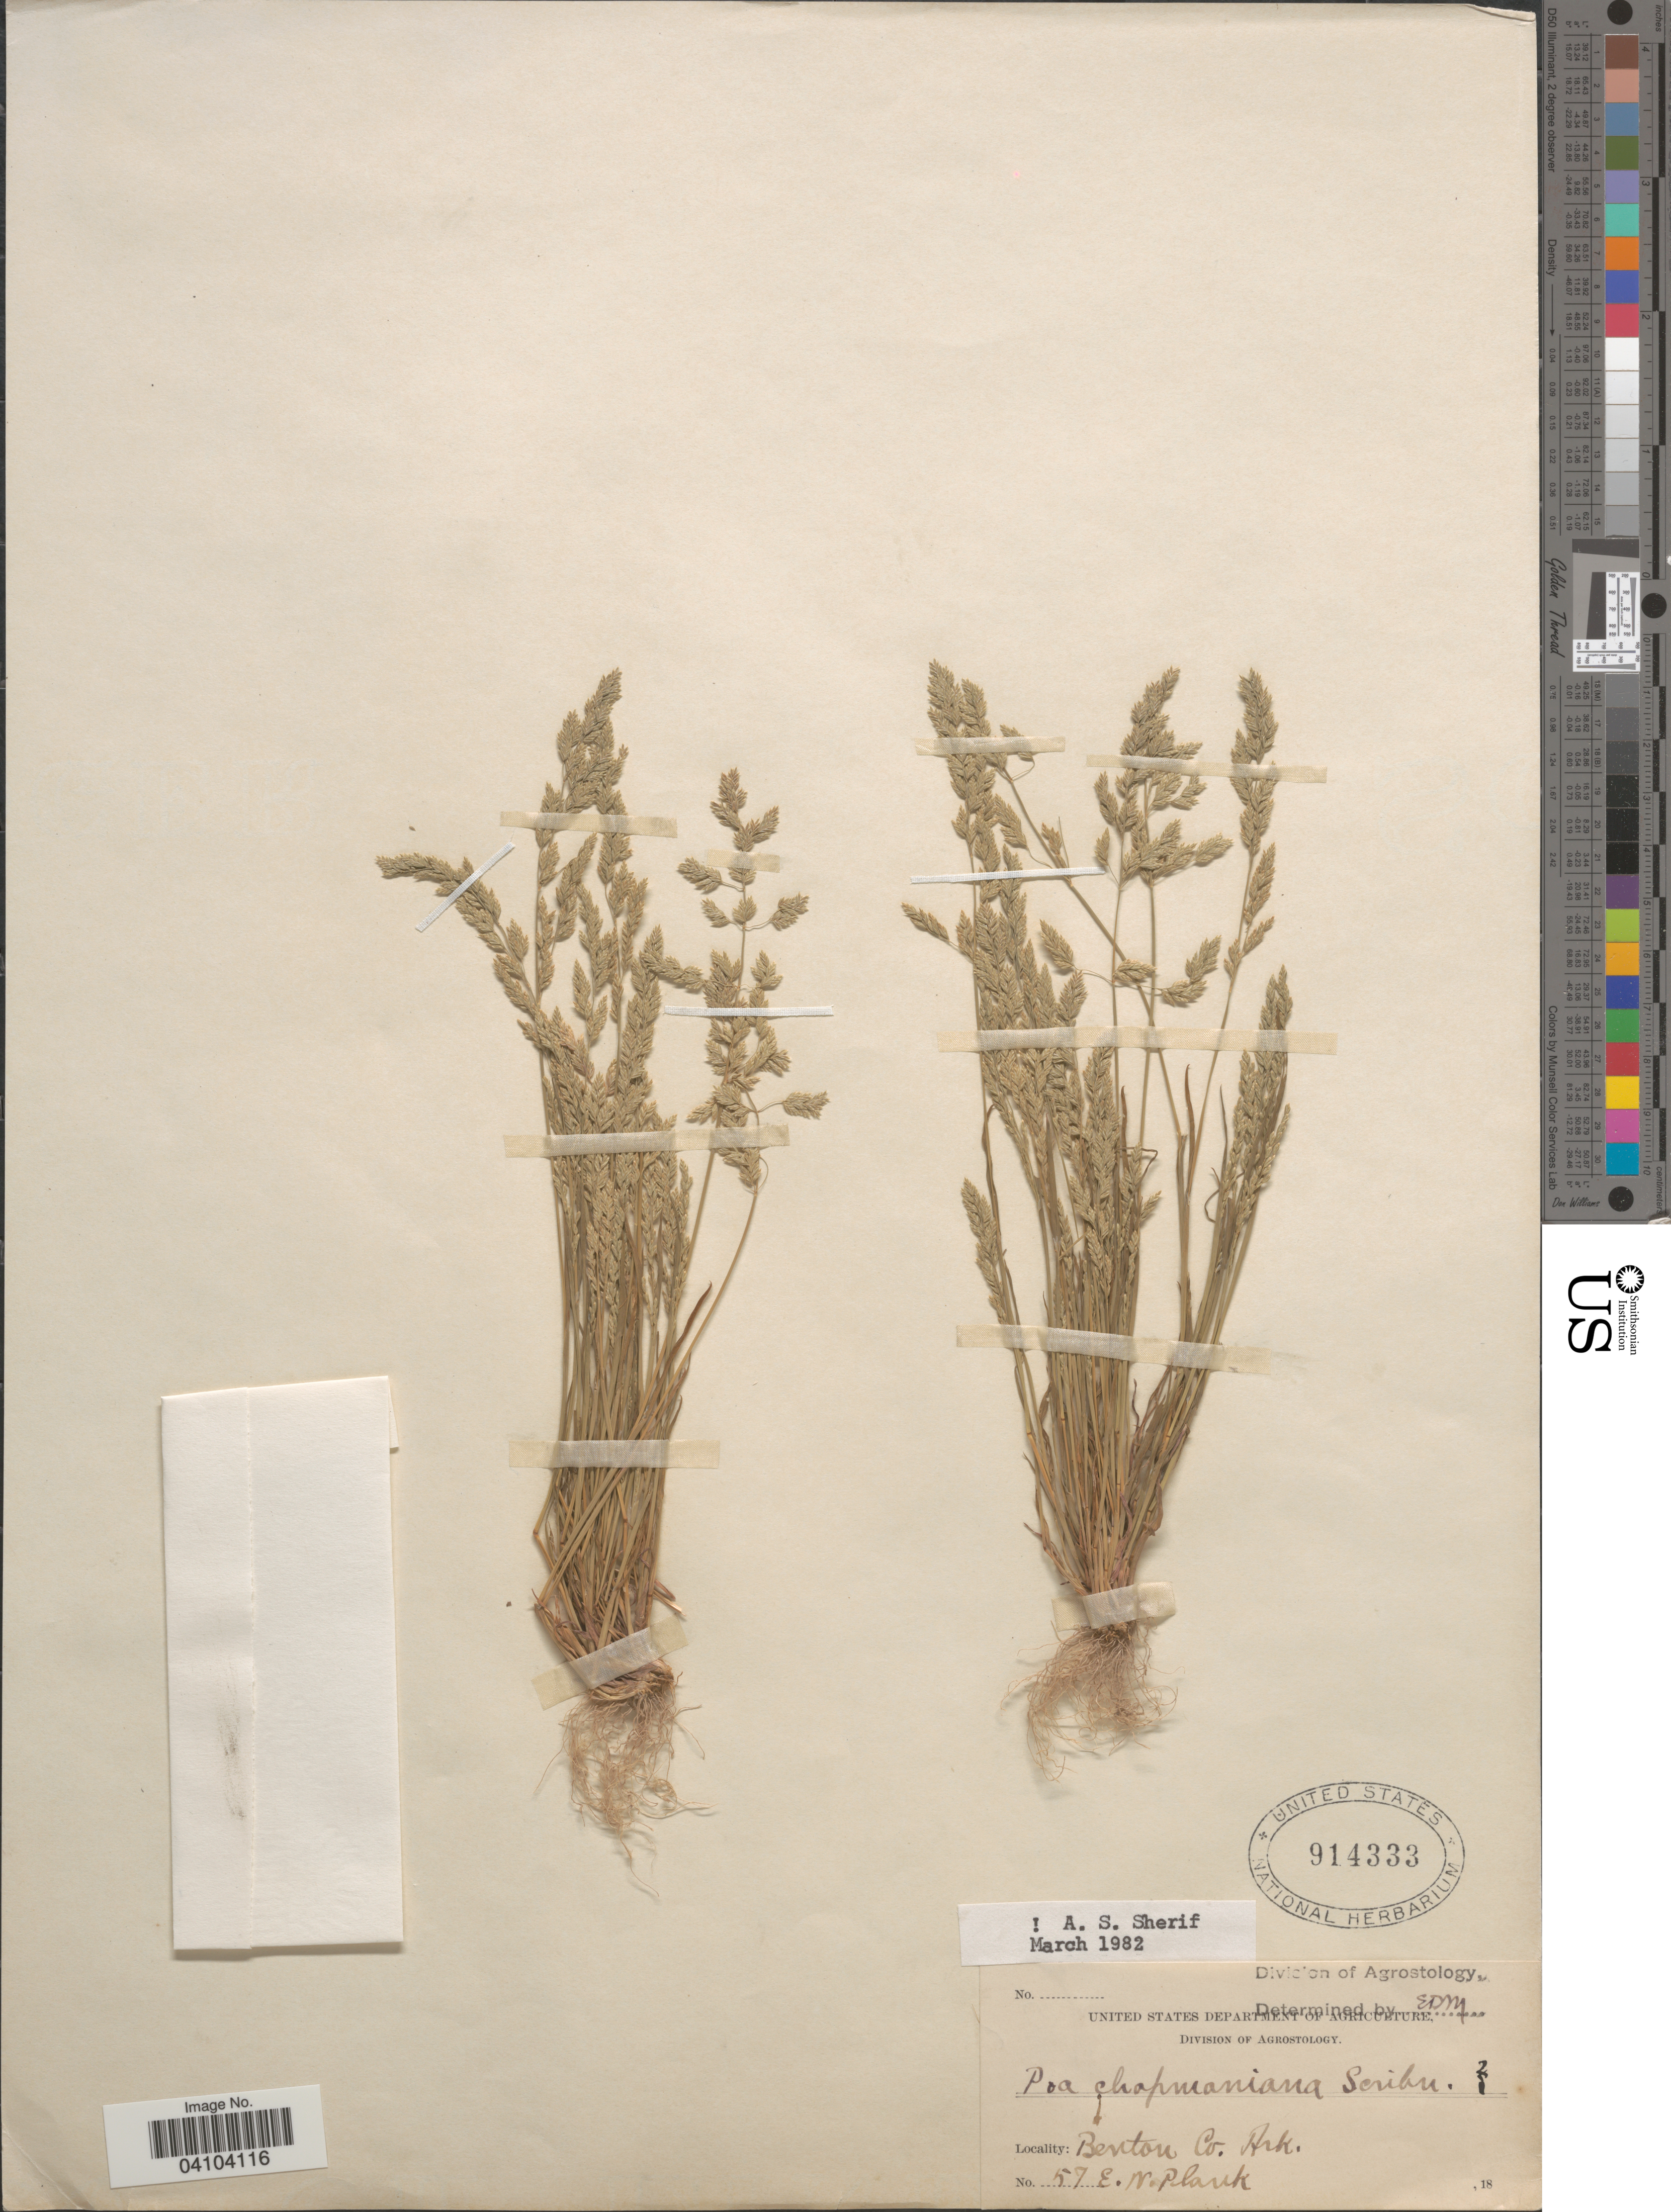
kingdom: Plantae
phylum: Tracheophyta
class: Liliopsida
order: Poales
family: Poaceae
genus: Poa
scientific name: Poa chapmaniana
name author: Scribn.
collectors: E. Plank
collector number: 57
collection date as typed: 18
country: United States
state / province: Arkansas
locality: Benton Co.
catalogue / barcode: US 914333